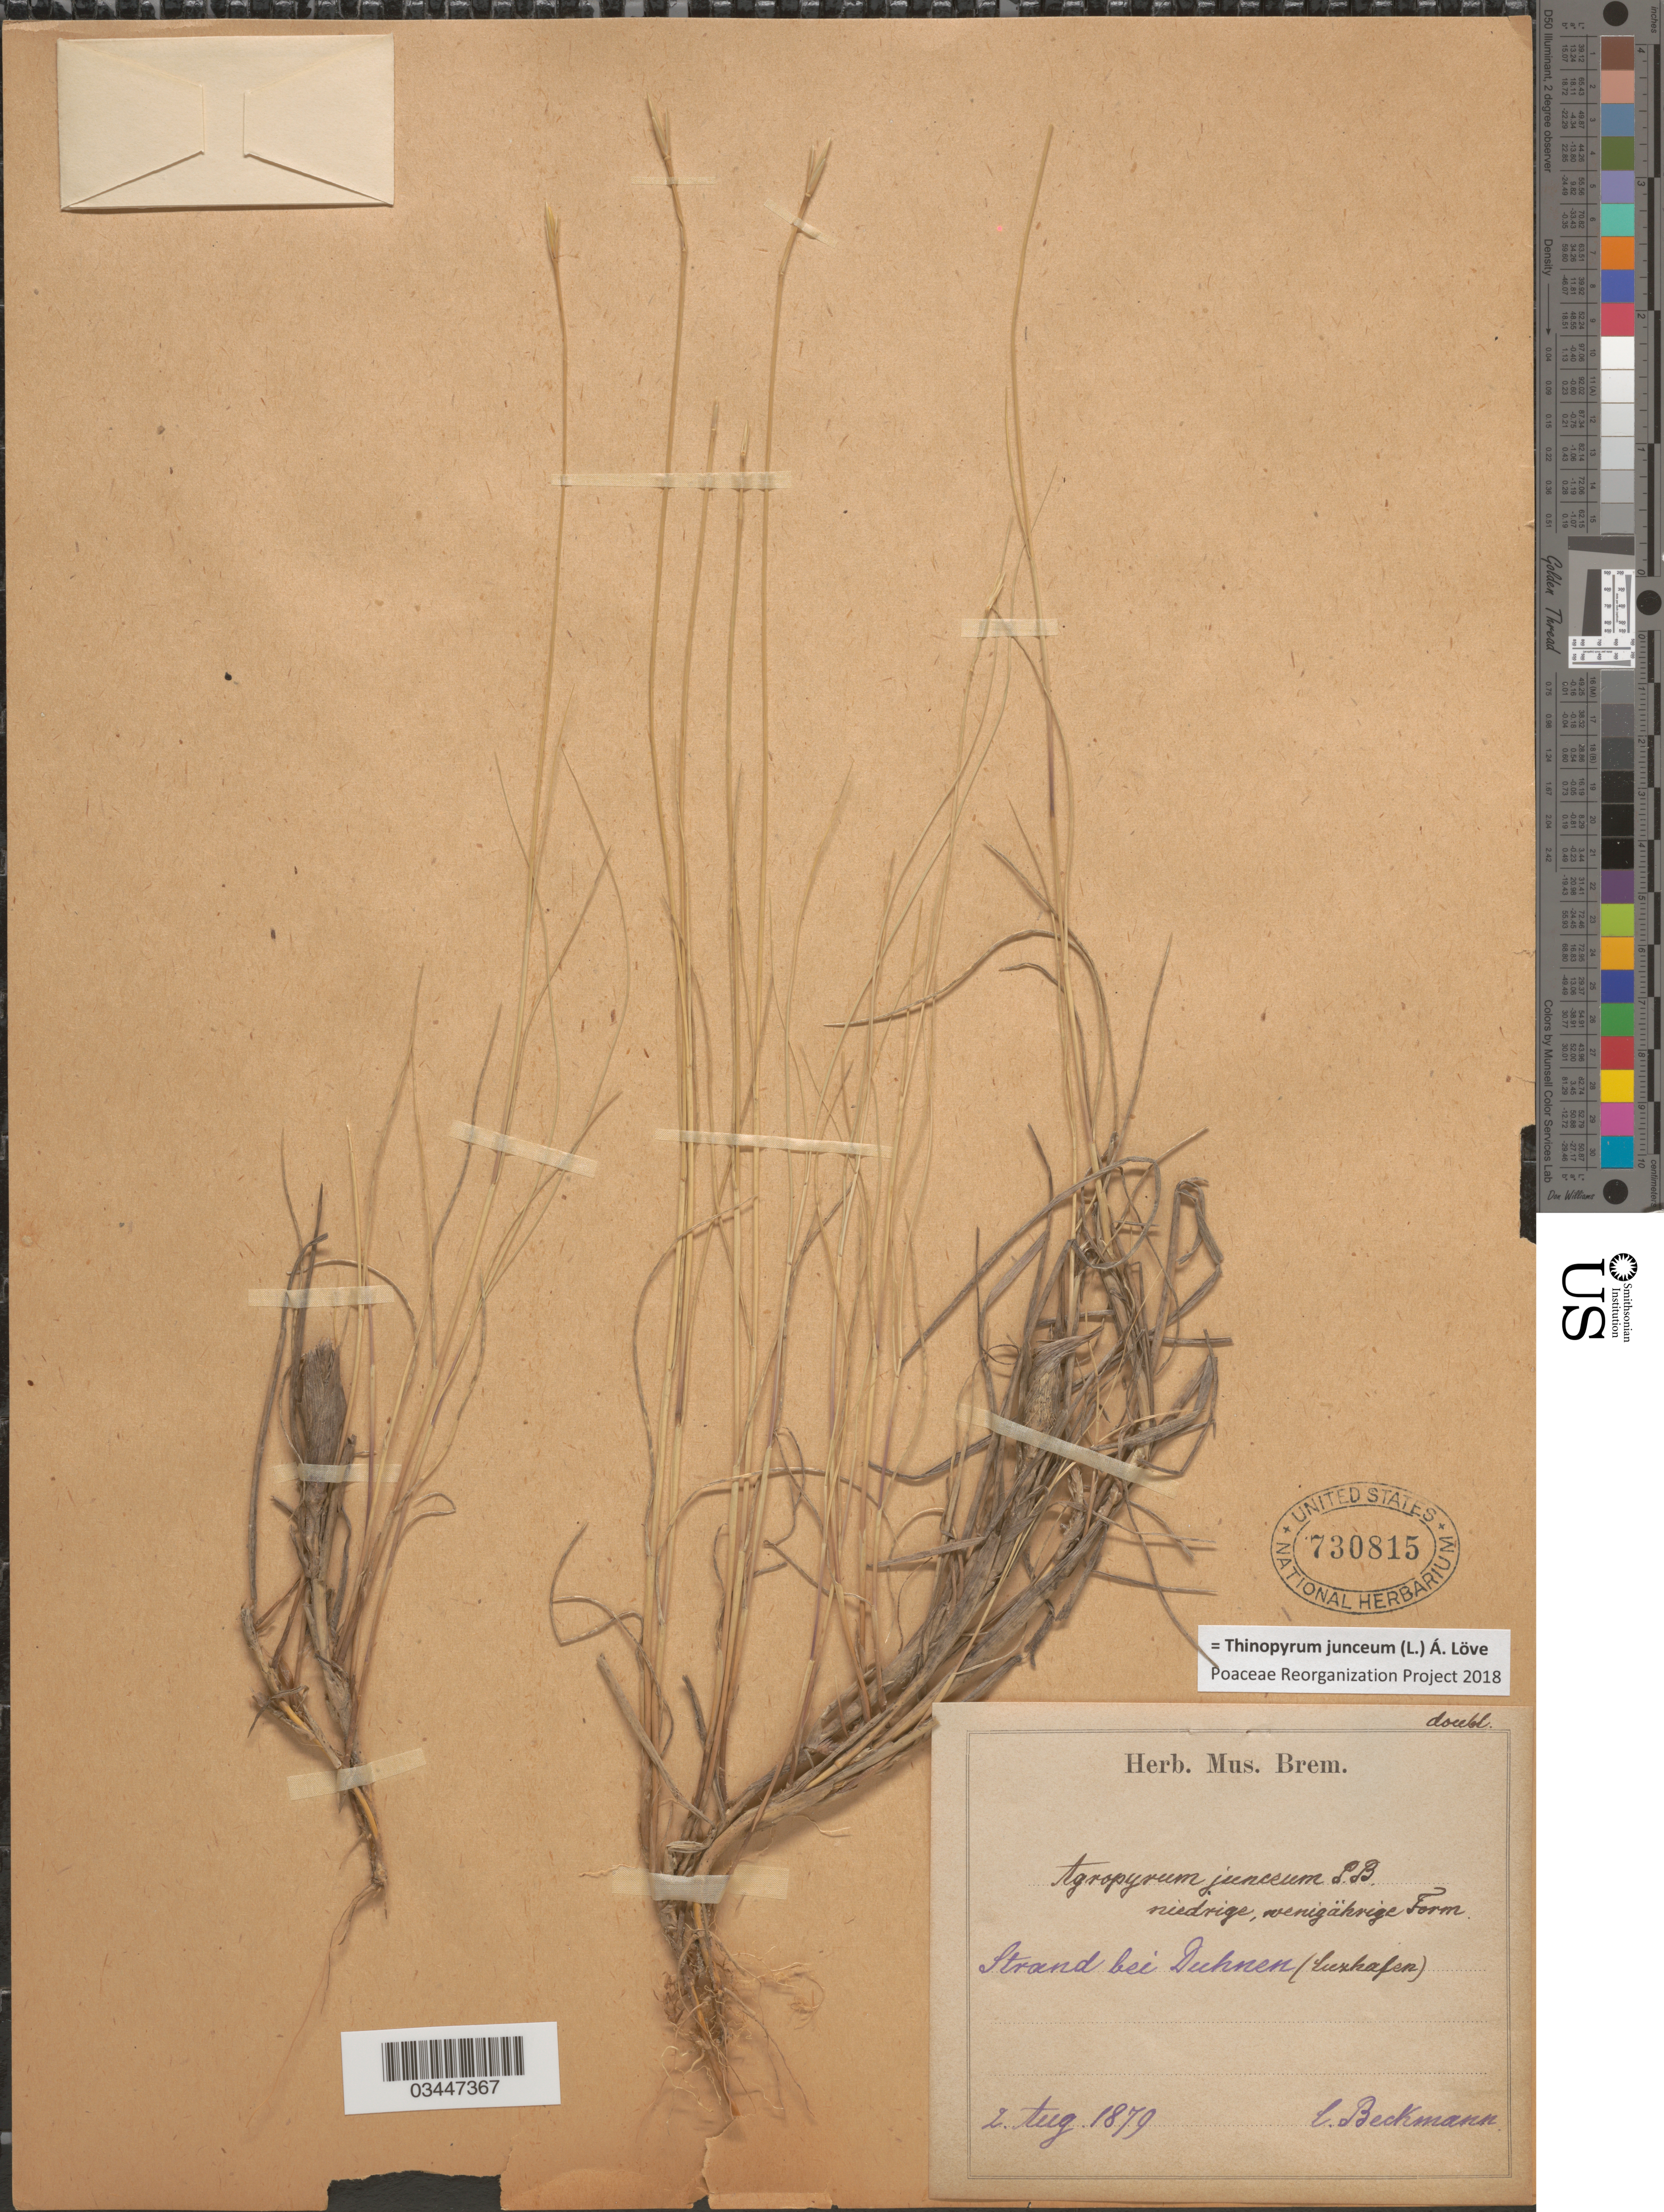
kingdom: Plantae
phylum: Tracheophyta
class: Liliopsida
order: Poales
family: Poaceae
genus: Thinopyrum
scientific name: Thinopyrum junceum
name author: (L.) Á. Löve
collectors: Beckmann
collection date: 1879-08-02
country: Germany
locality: Strand bei Duhnen (Luxhafen).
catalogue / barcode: US 730815